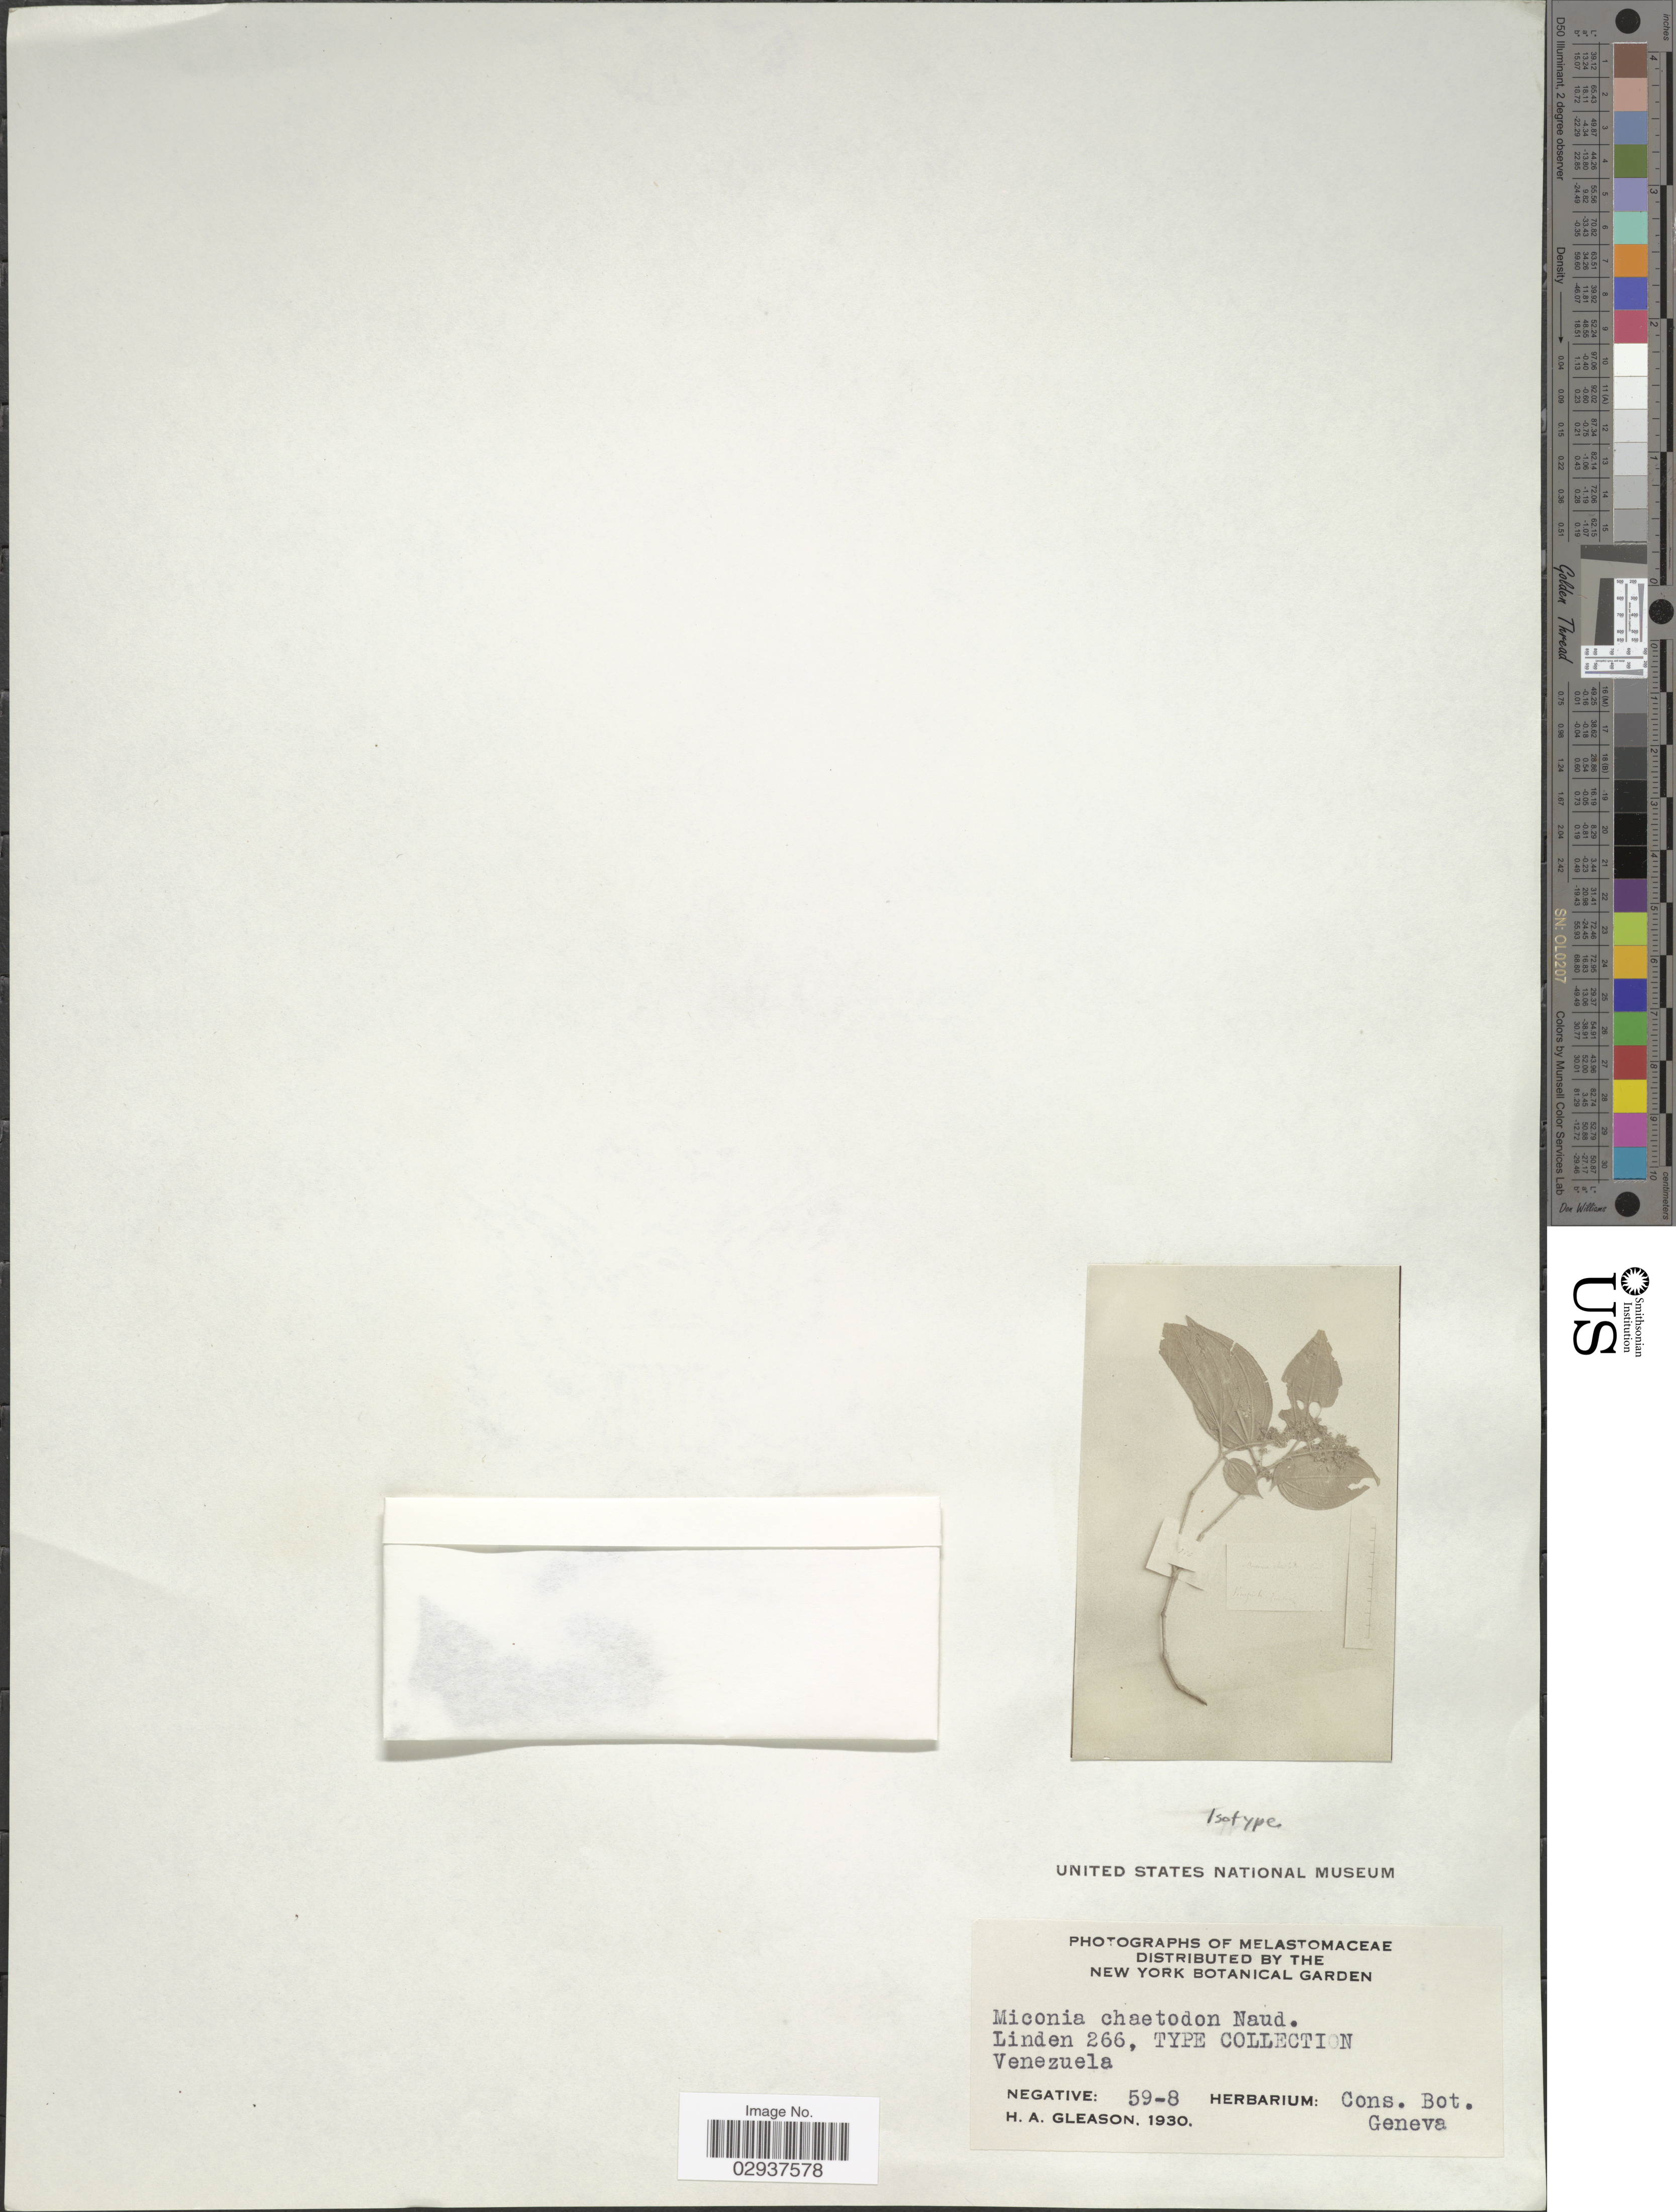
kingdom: Plantae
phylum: Tracheophyta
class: Magnoliopsida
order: Myrtales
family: Melastomataceae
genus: Miconia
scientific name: Miconia chaetodon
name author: Naudin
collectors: -- Linden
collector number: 266?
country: Venezuela